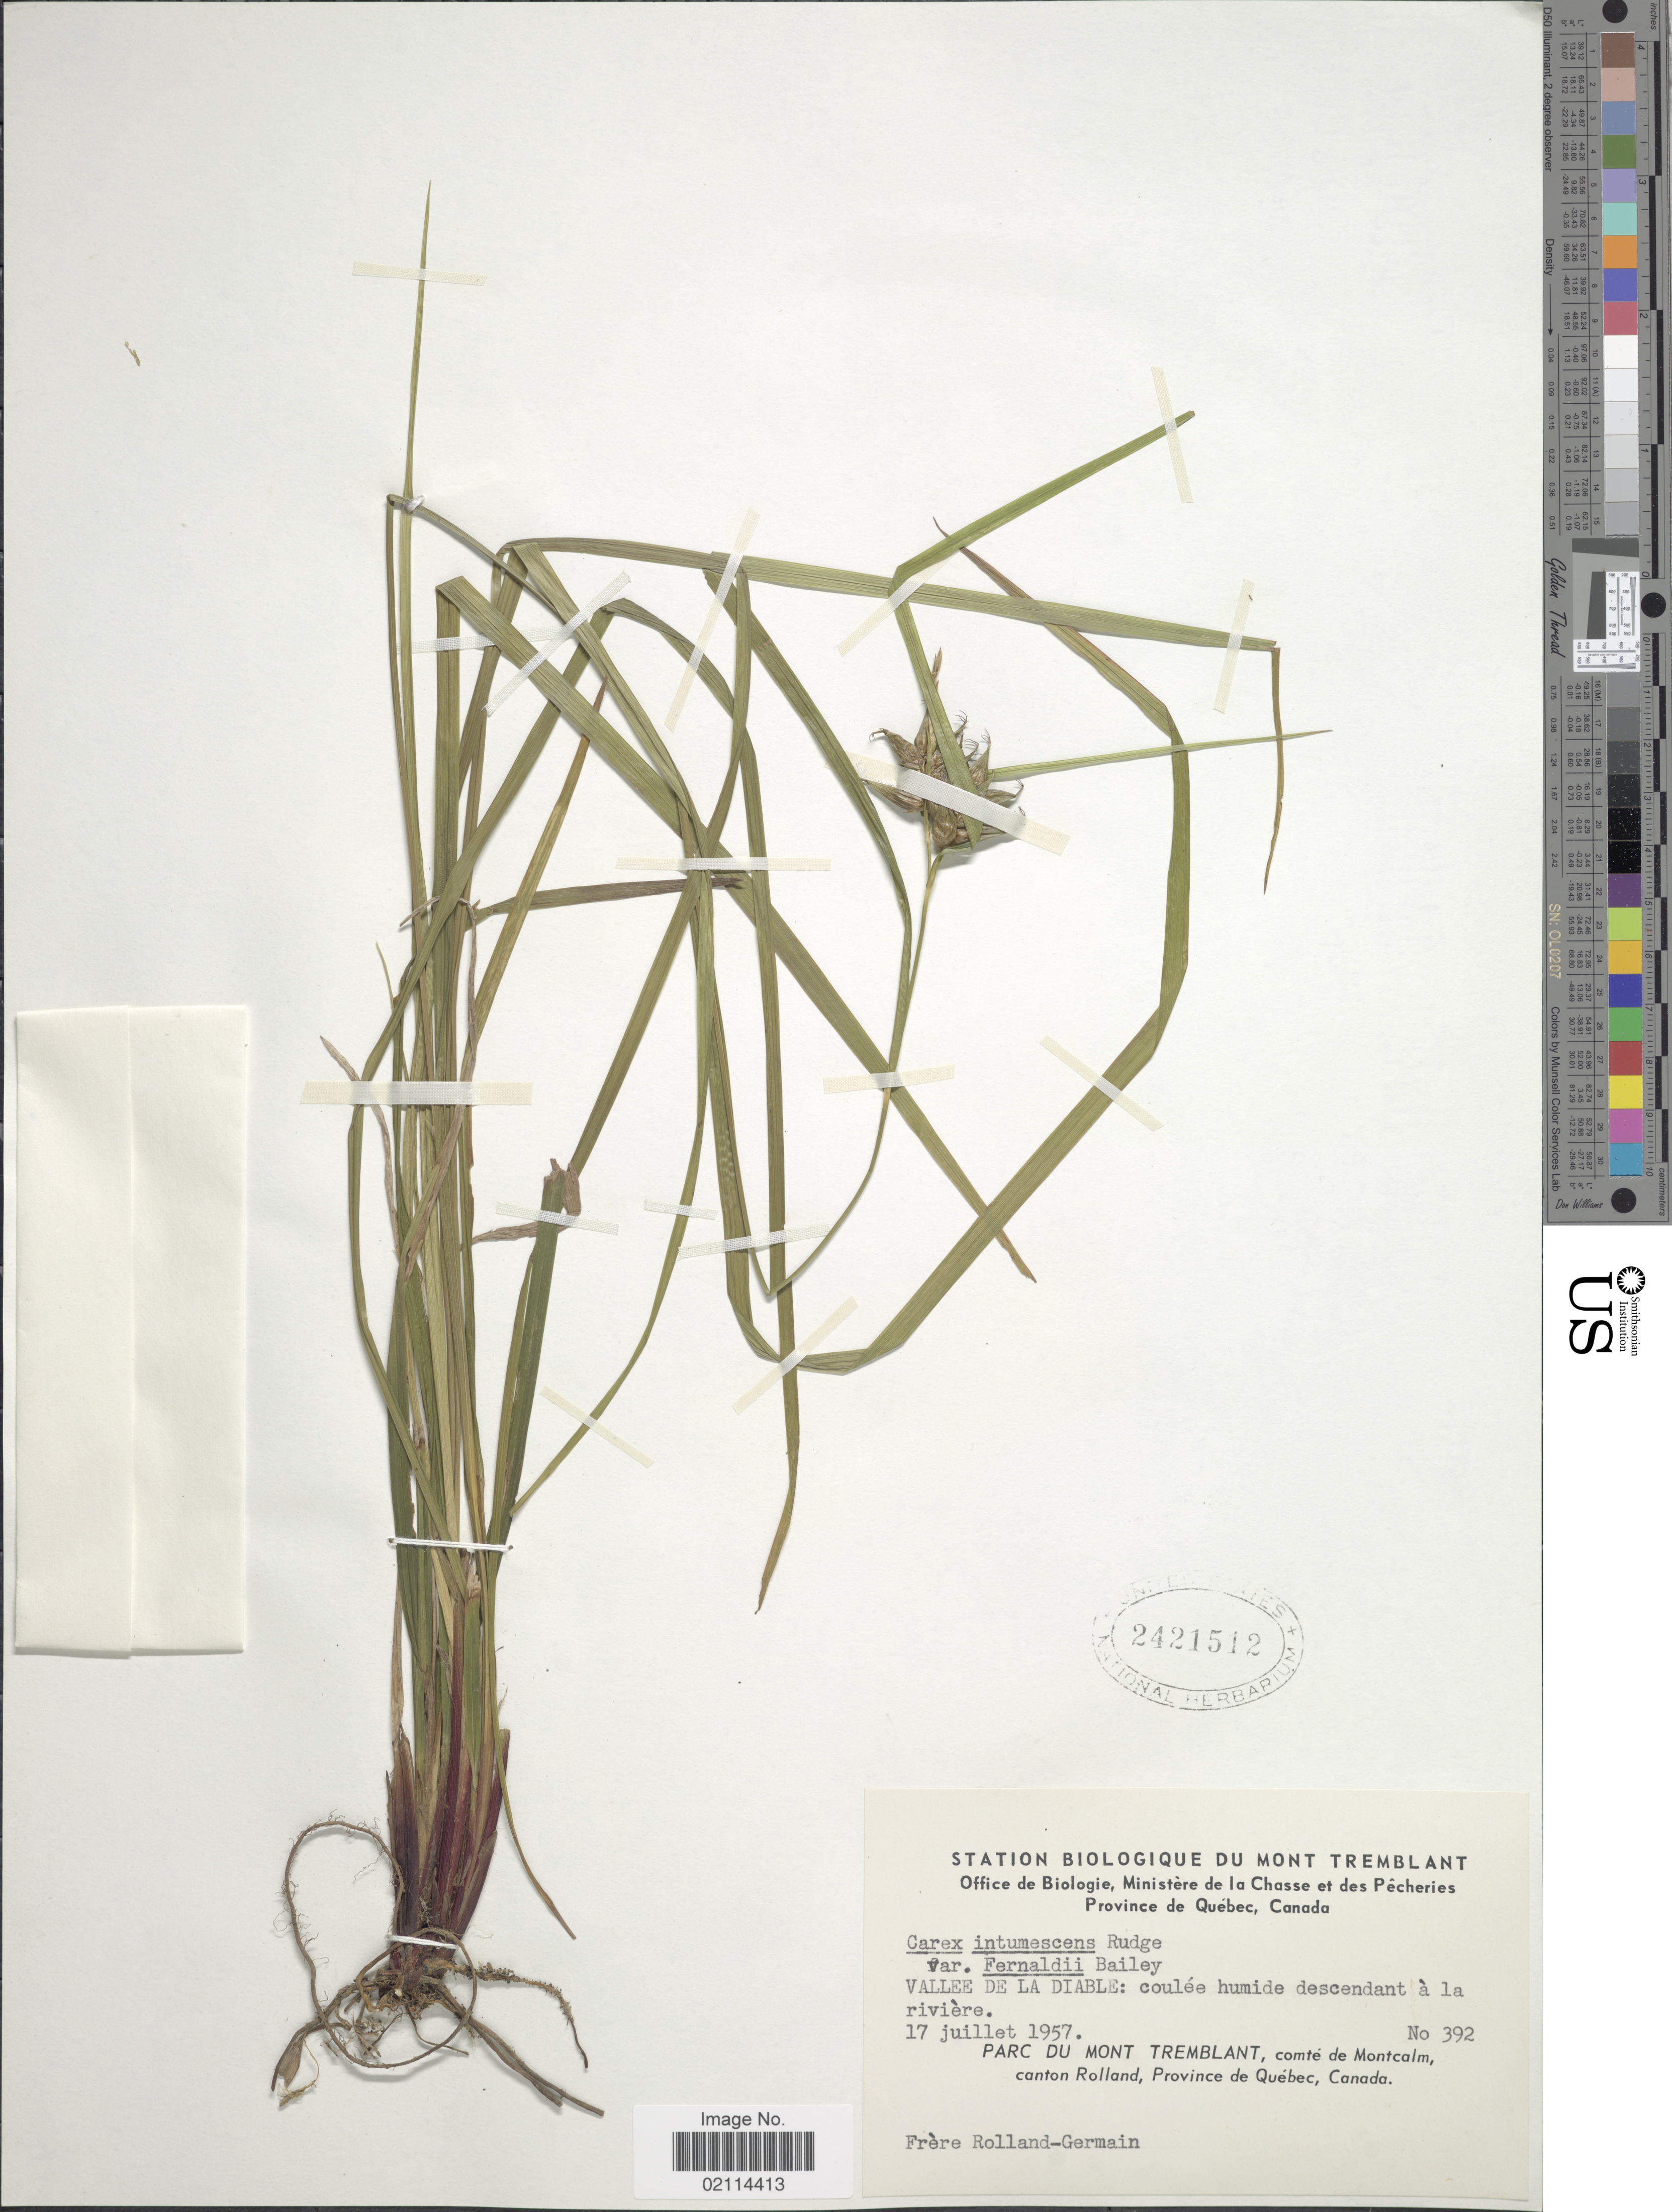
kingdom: Plantae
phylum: Tracheophyta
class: Liliopsida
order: Poales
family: Cyperaceae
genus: Carex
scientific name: Carex intumescens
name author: Rudge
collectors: Rolland-Germain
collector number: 392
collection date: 1957-07-17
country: Canada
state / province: Quebec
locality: Valle de la Diable: coulee humide descendant a la riviere, Parc du Mont Tremblant, comte de Montcalm, canton Rolland.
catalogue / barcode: US 2421512